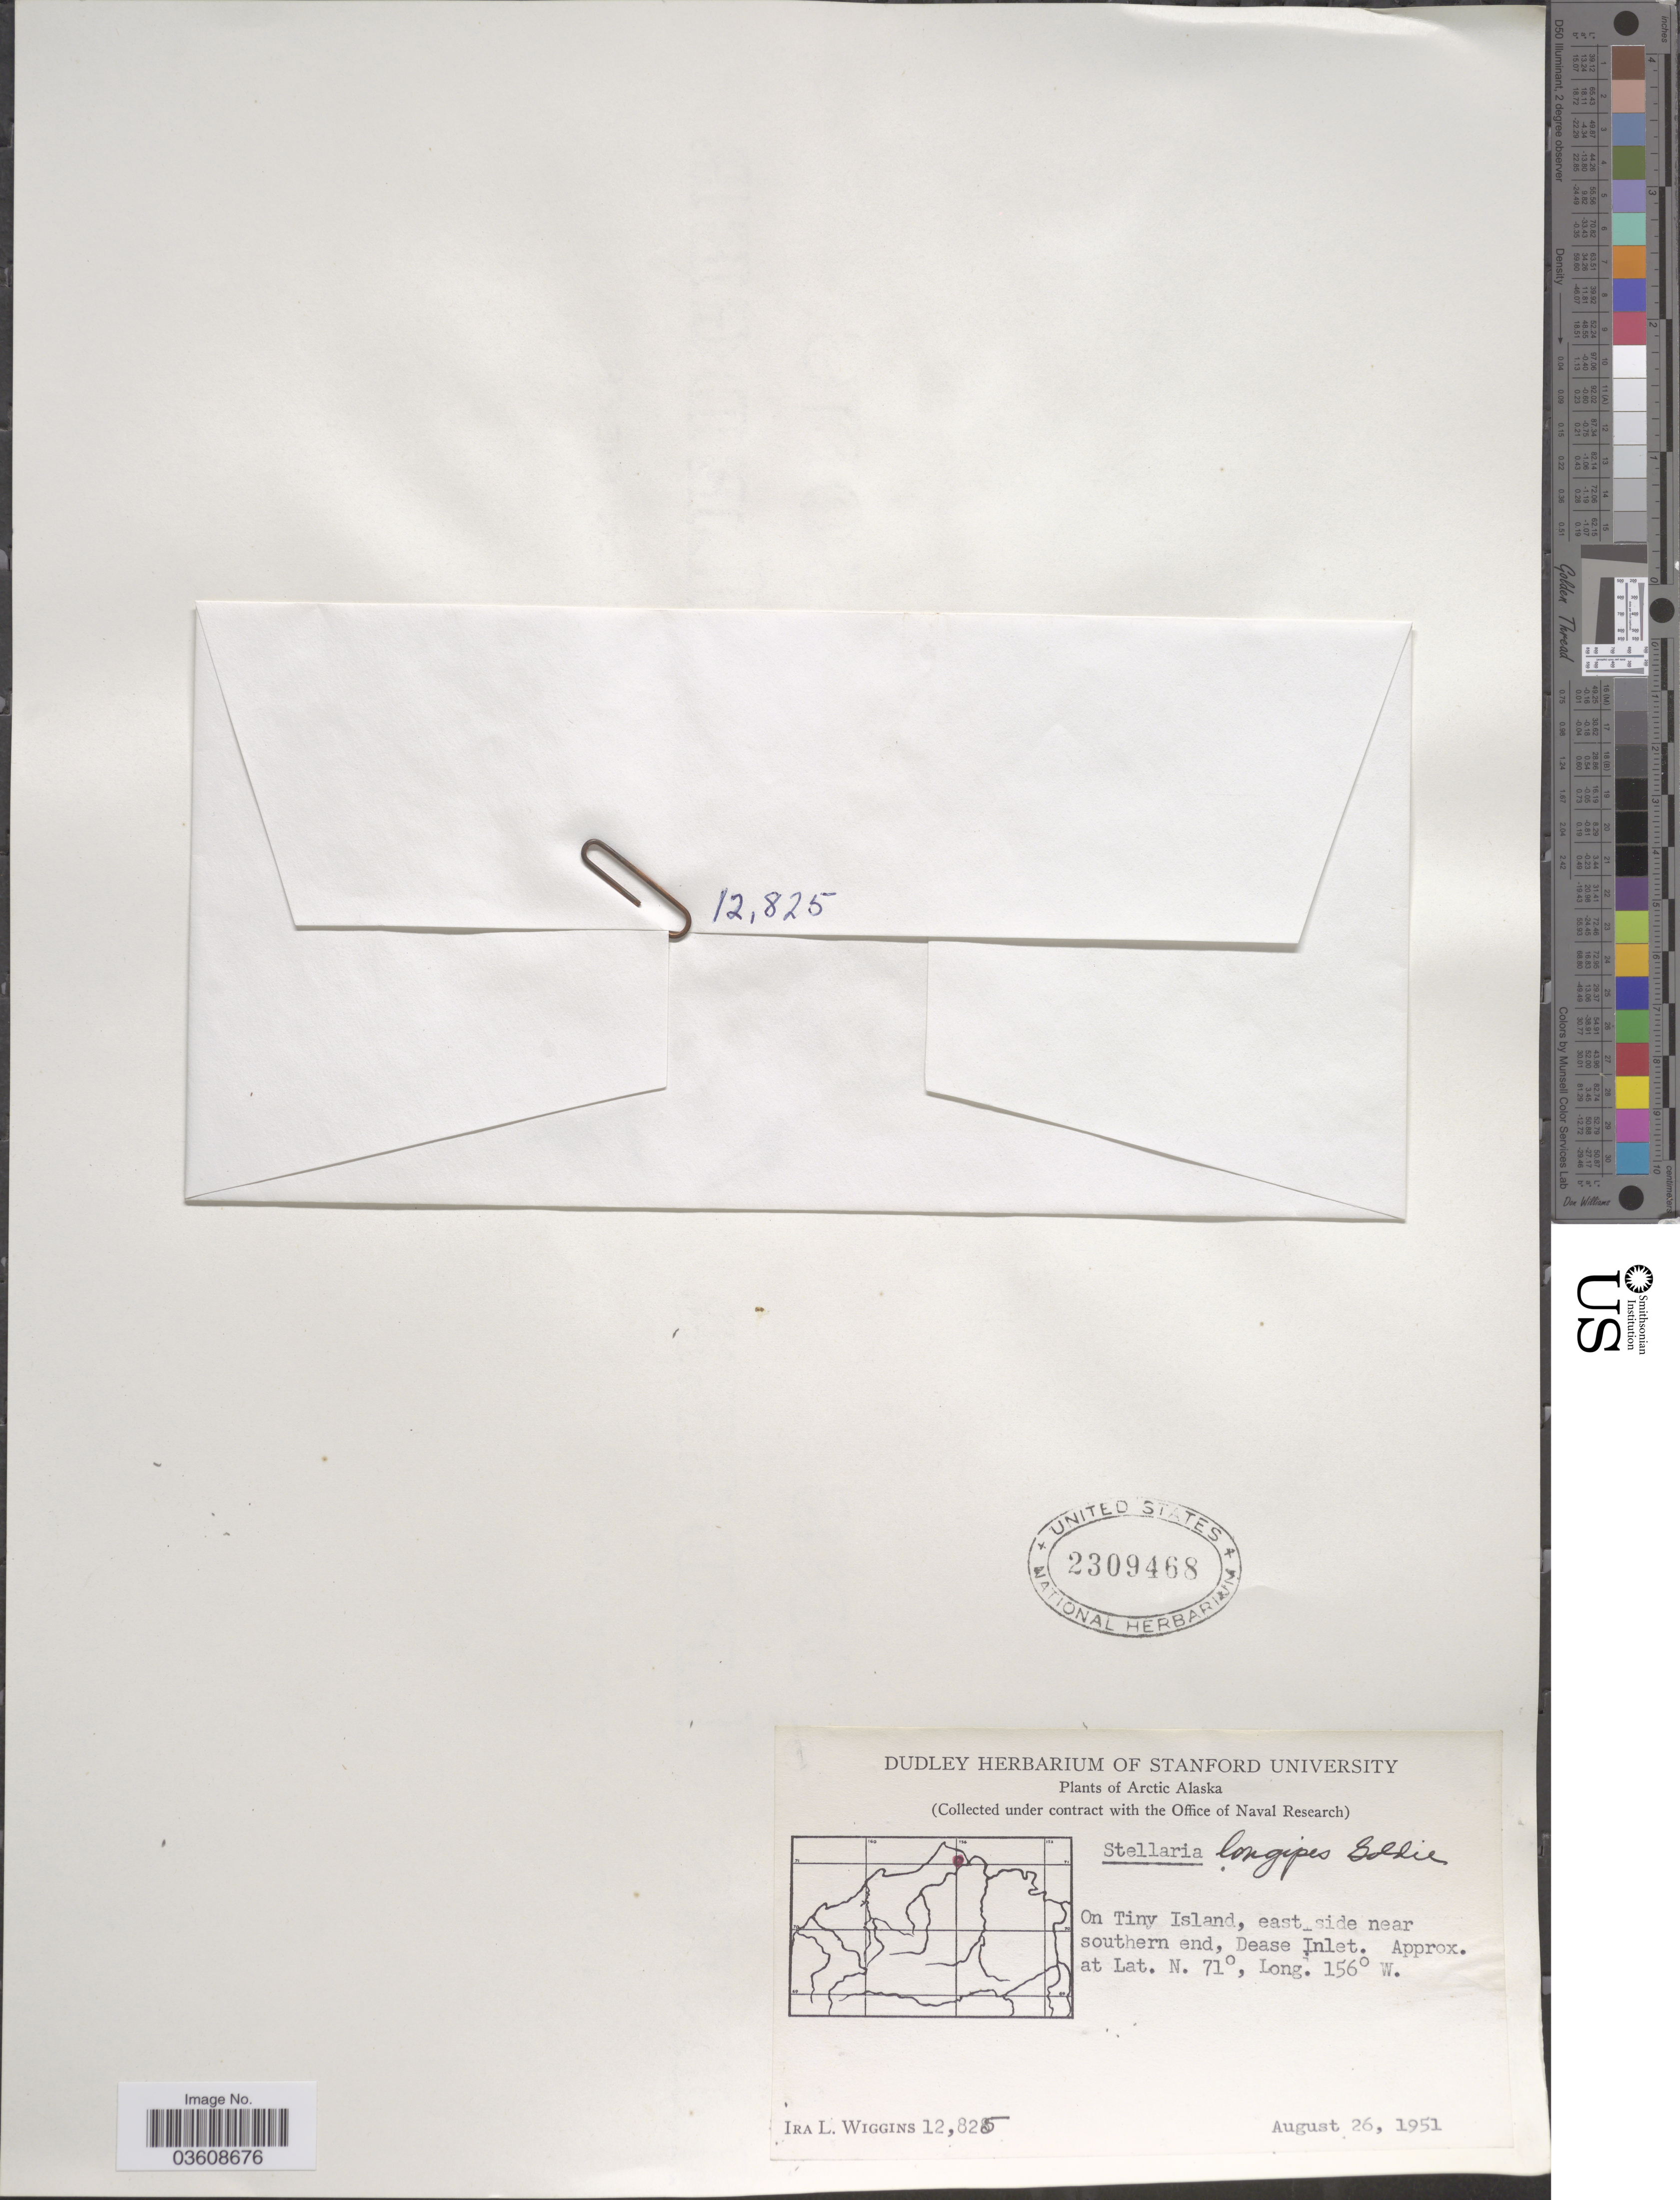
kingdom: Plantae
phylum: Tracheophyta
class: Magnoliopsida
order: Caryophyllales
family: Caryophyllaceae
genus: Stellaria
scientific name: Stellaria longipes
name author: Goldie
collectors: I. L. Wiggins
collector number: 12825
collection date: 1951-08-26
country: United States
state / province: Alaska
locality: Arctic Alaska. On Tiny Island, east side near southern end, Dease Inlet.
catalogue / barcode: US 2309468